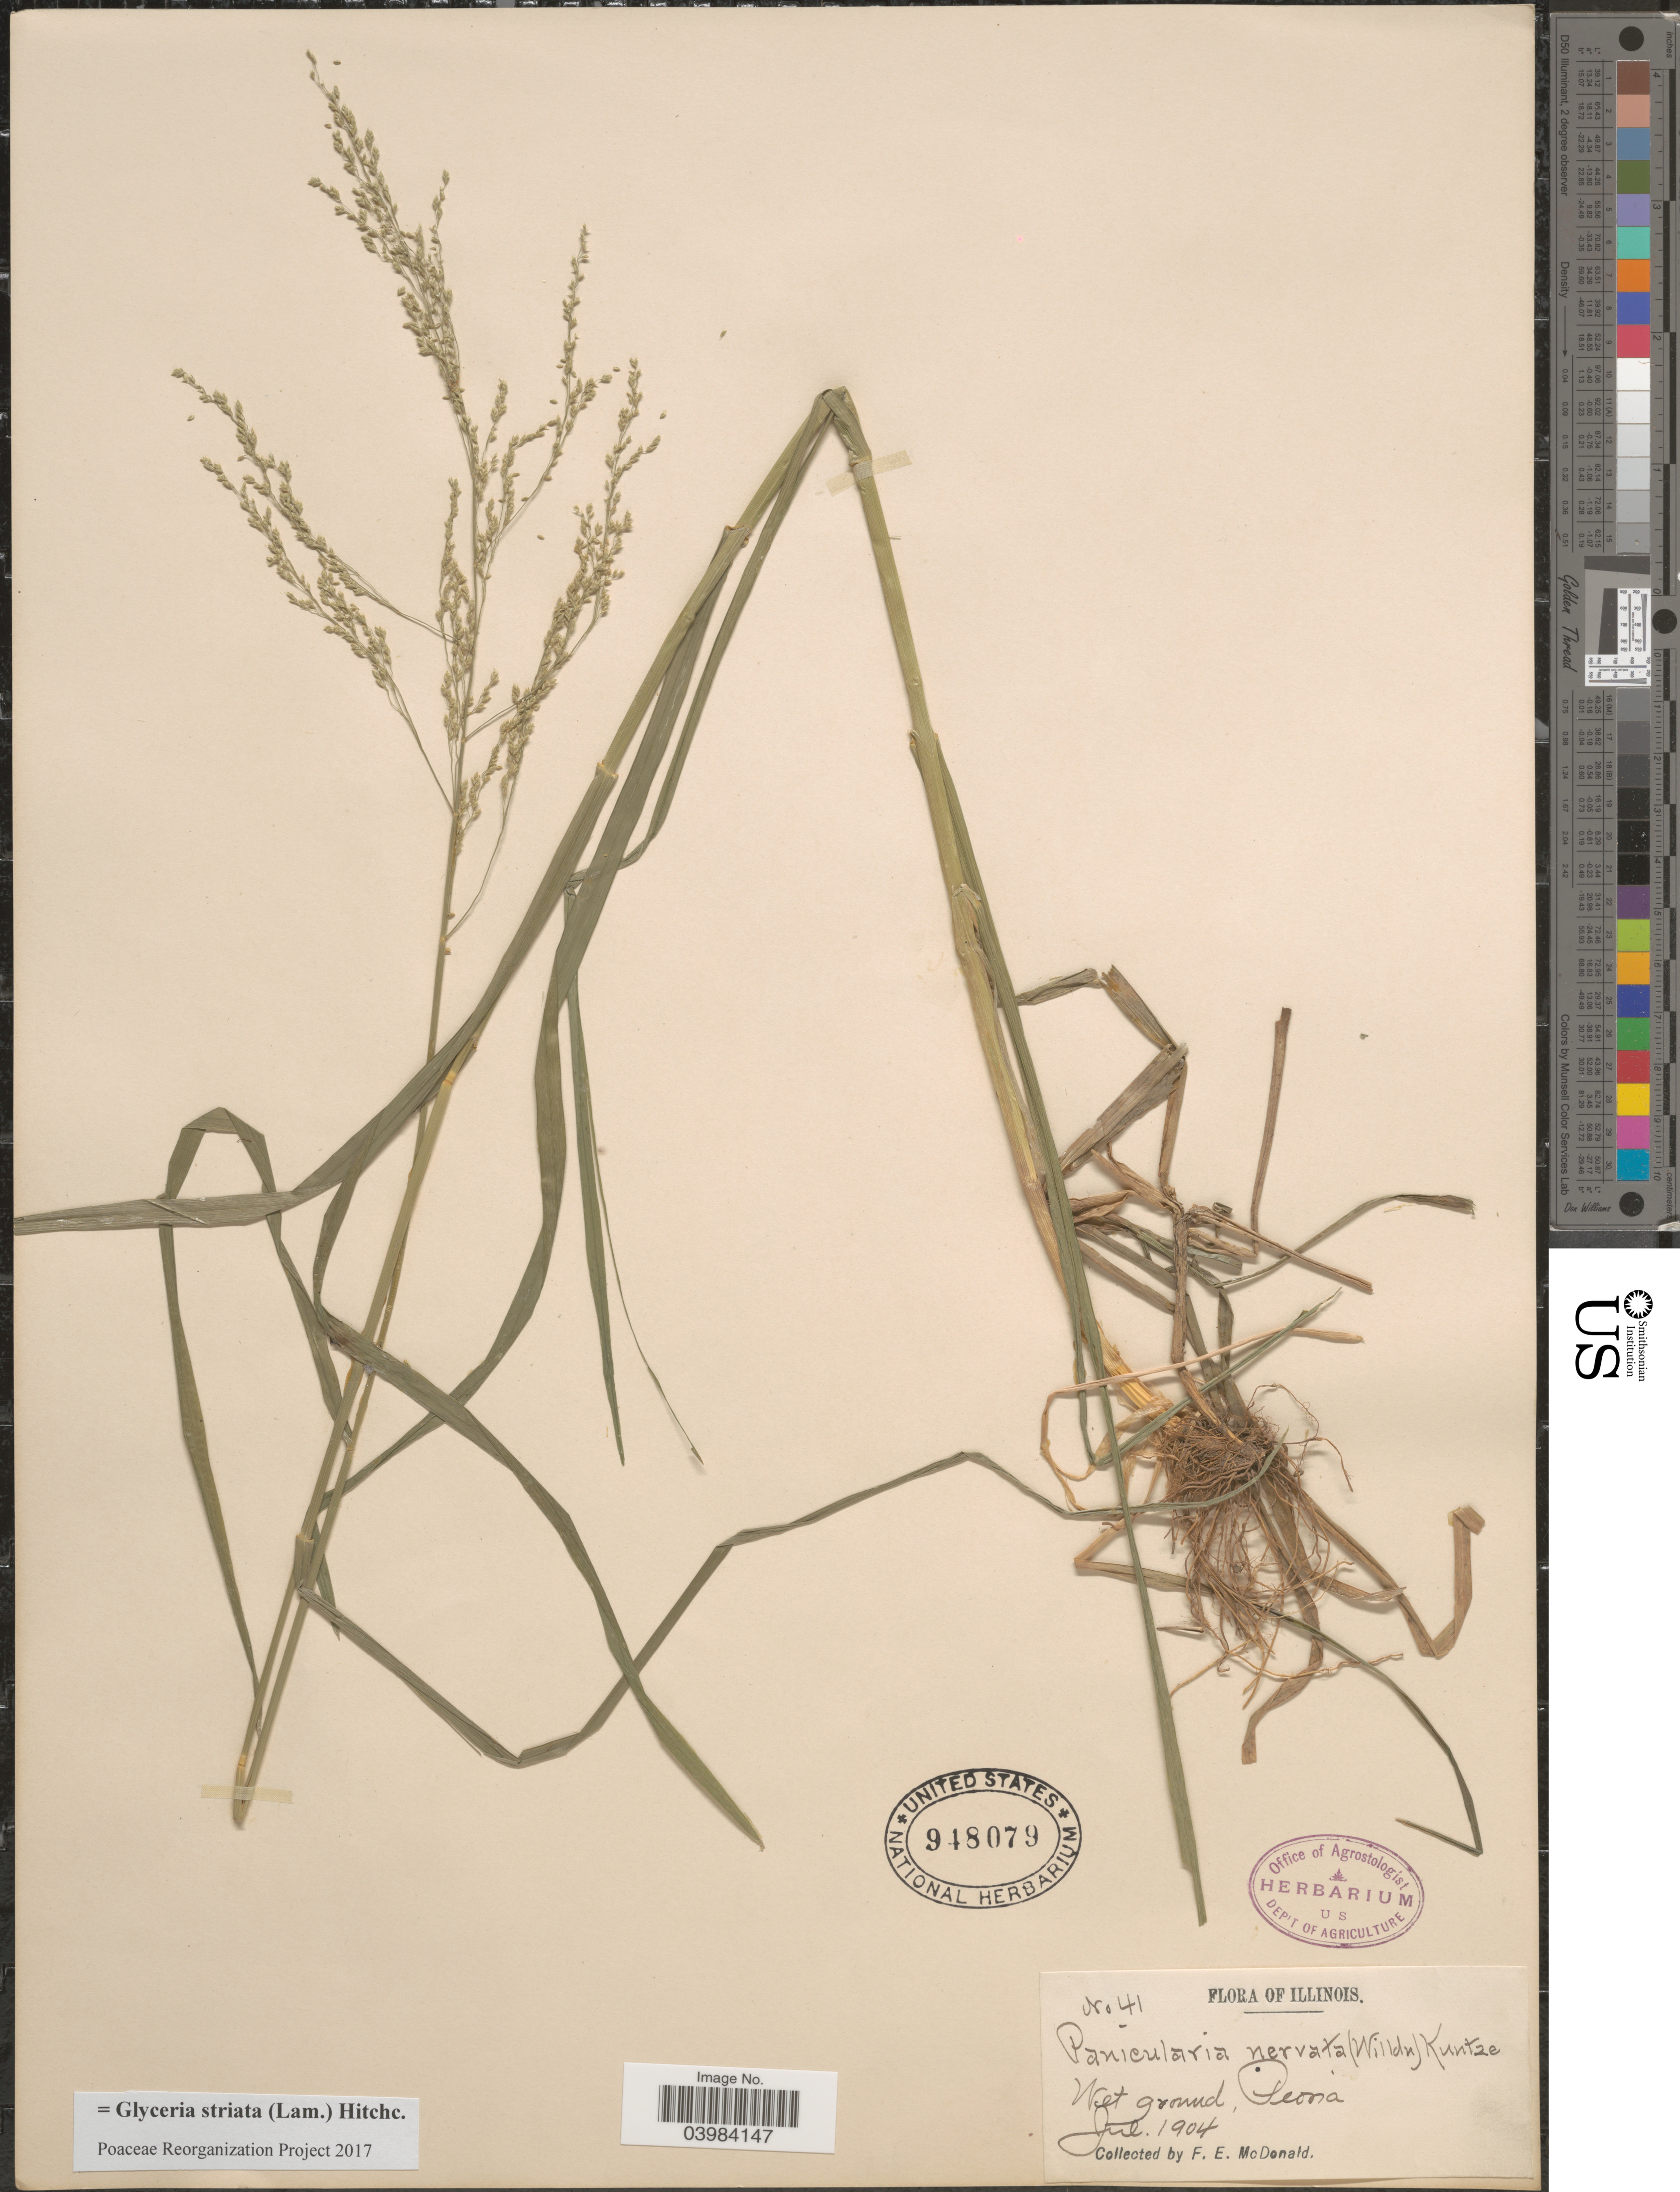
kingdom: Plantae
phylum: Tracheophyta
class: Liliopsida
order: Poales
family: Poaceae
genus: Glyceria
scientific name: Glyceria striata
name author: (Lam.) Hitchc.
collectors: F. E. McDonald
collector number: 41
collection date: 1904-07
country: United States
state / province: Illinois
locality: Peoria.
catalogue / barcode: US 948079